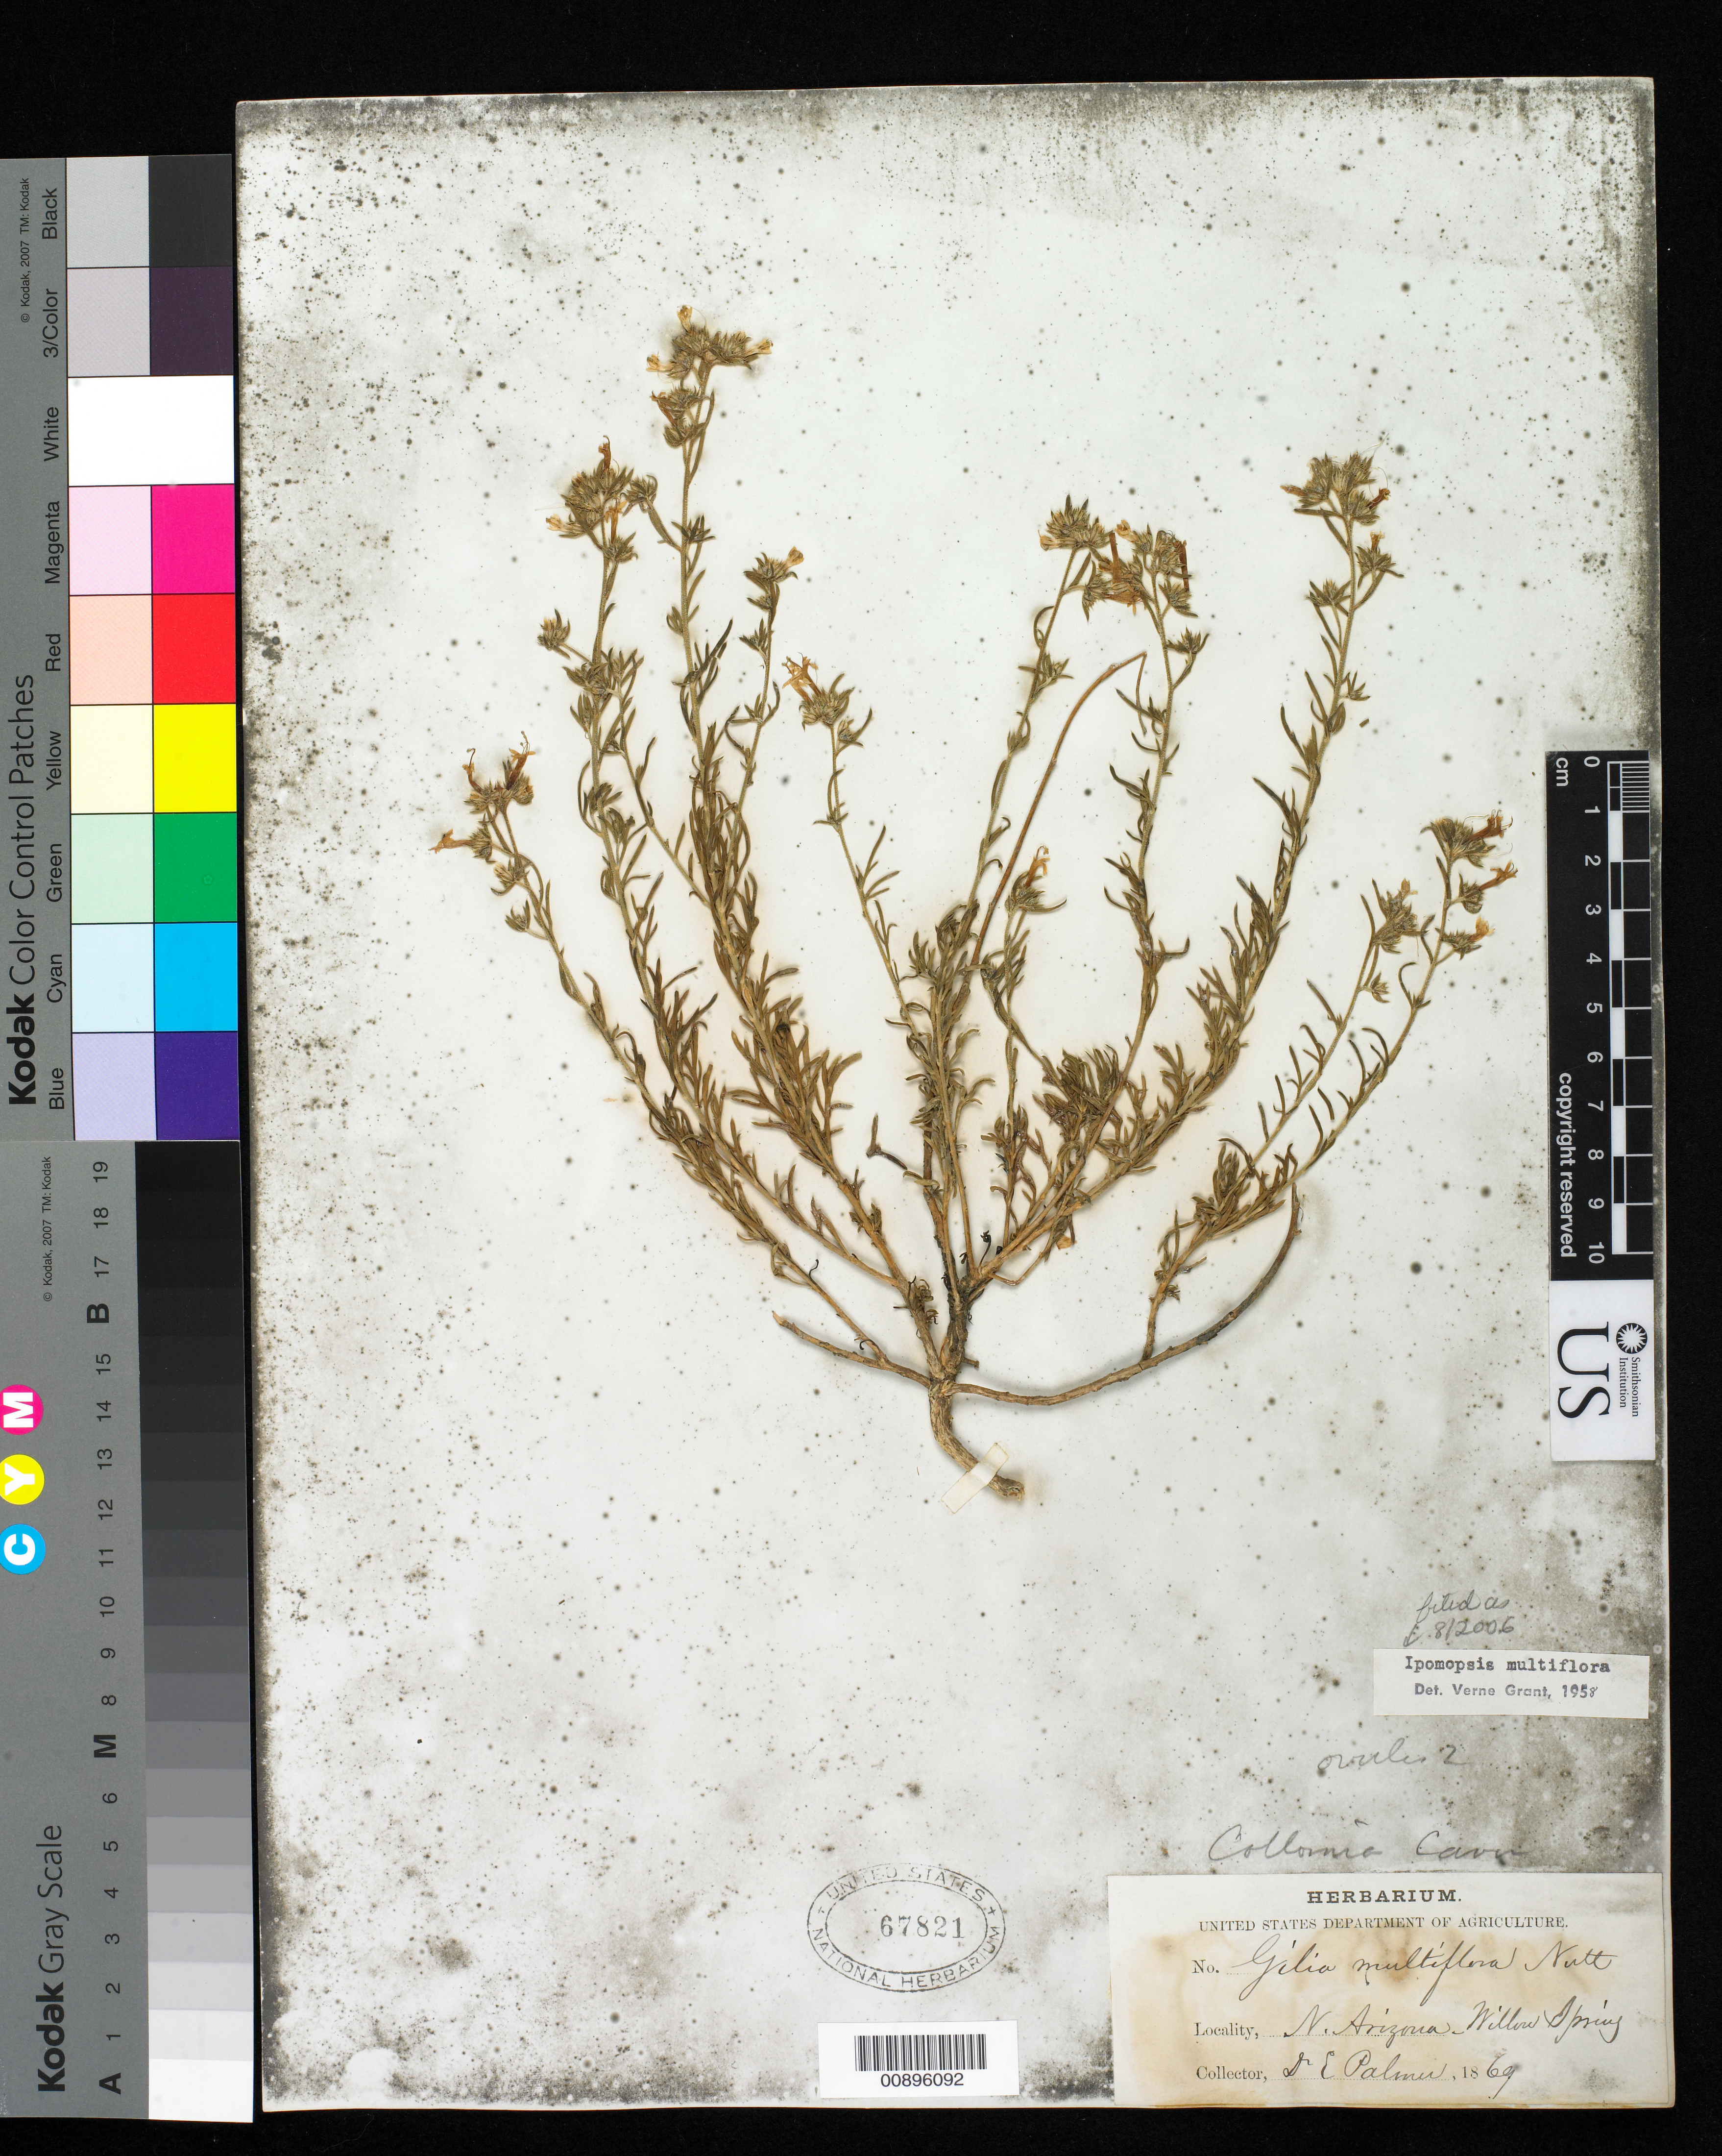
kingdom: Plantae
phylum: Tracheophyta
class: Magnoliopsida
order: Ericales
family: Polemoniaceae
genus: Ipomopsis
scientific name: Ipomopsis multiflora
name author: (Nutt.) V.E. Grant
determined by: Grant, V. E.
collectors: E. Palmer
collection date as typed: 1869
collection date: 1869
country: United States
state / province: Arizona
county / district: Yavapai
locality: Willow Spring, N. Arizona.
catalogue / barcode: US 67821